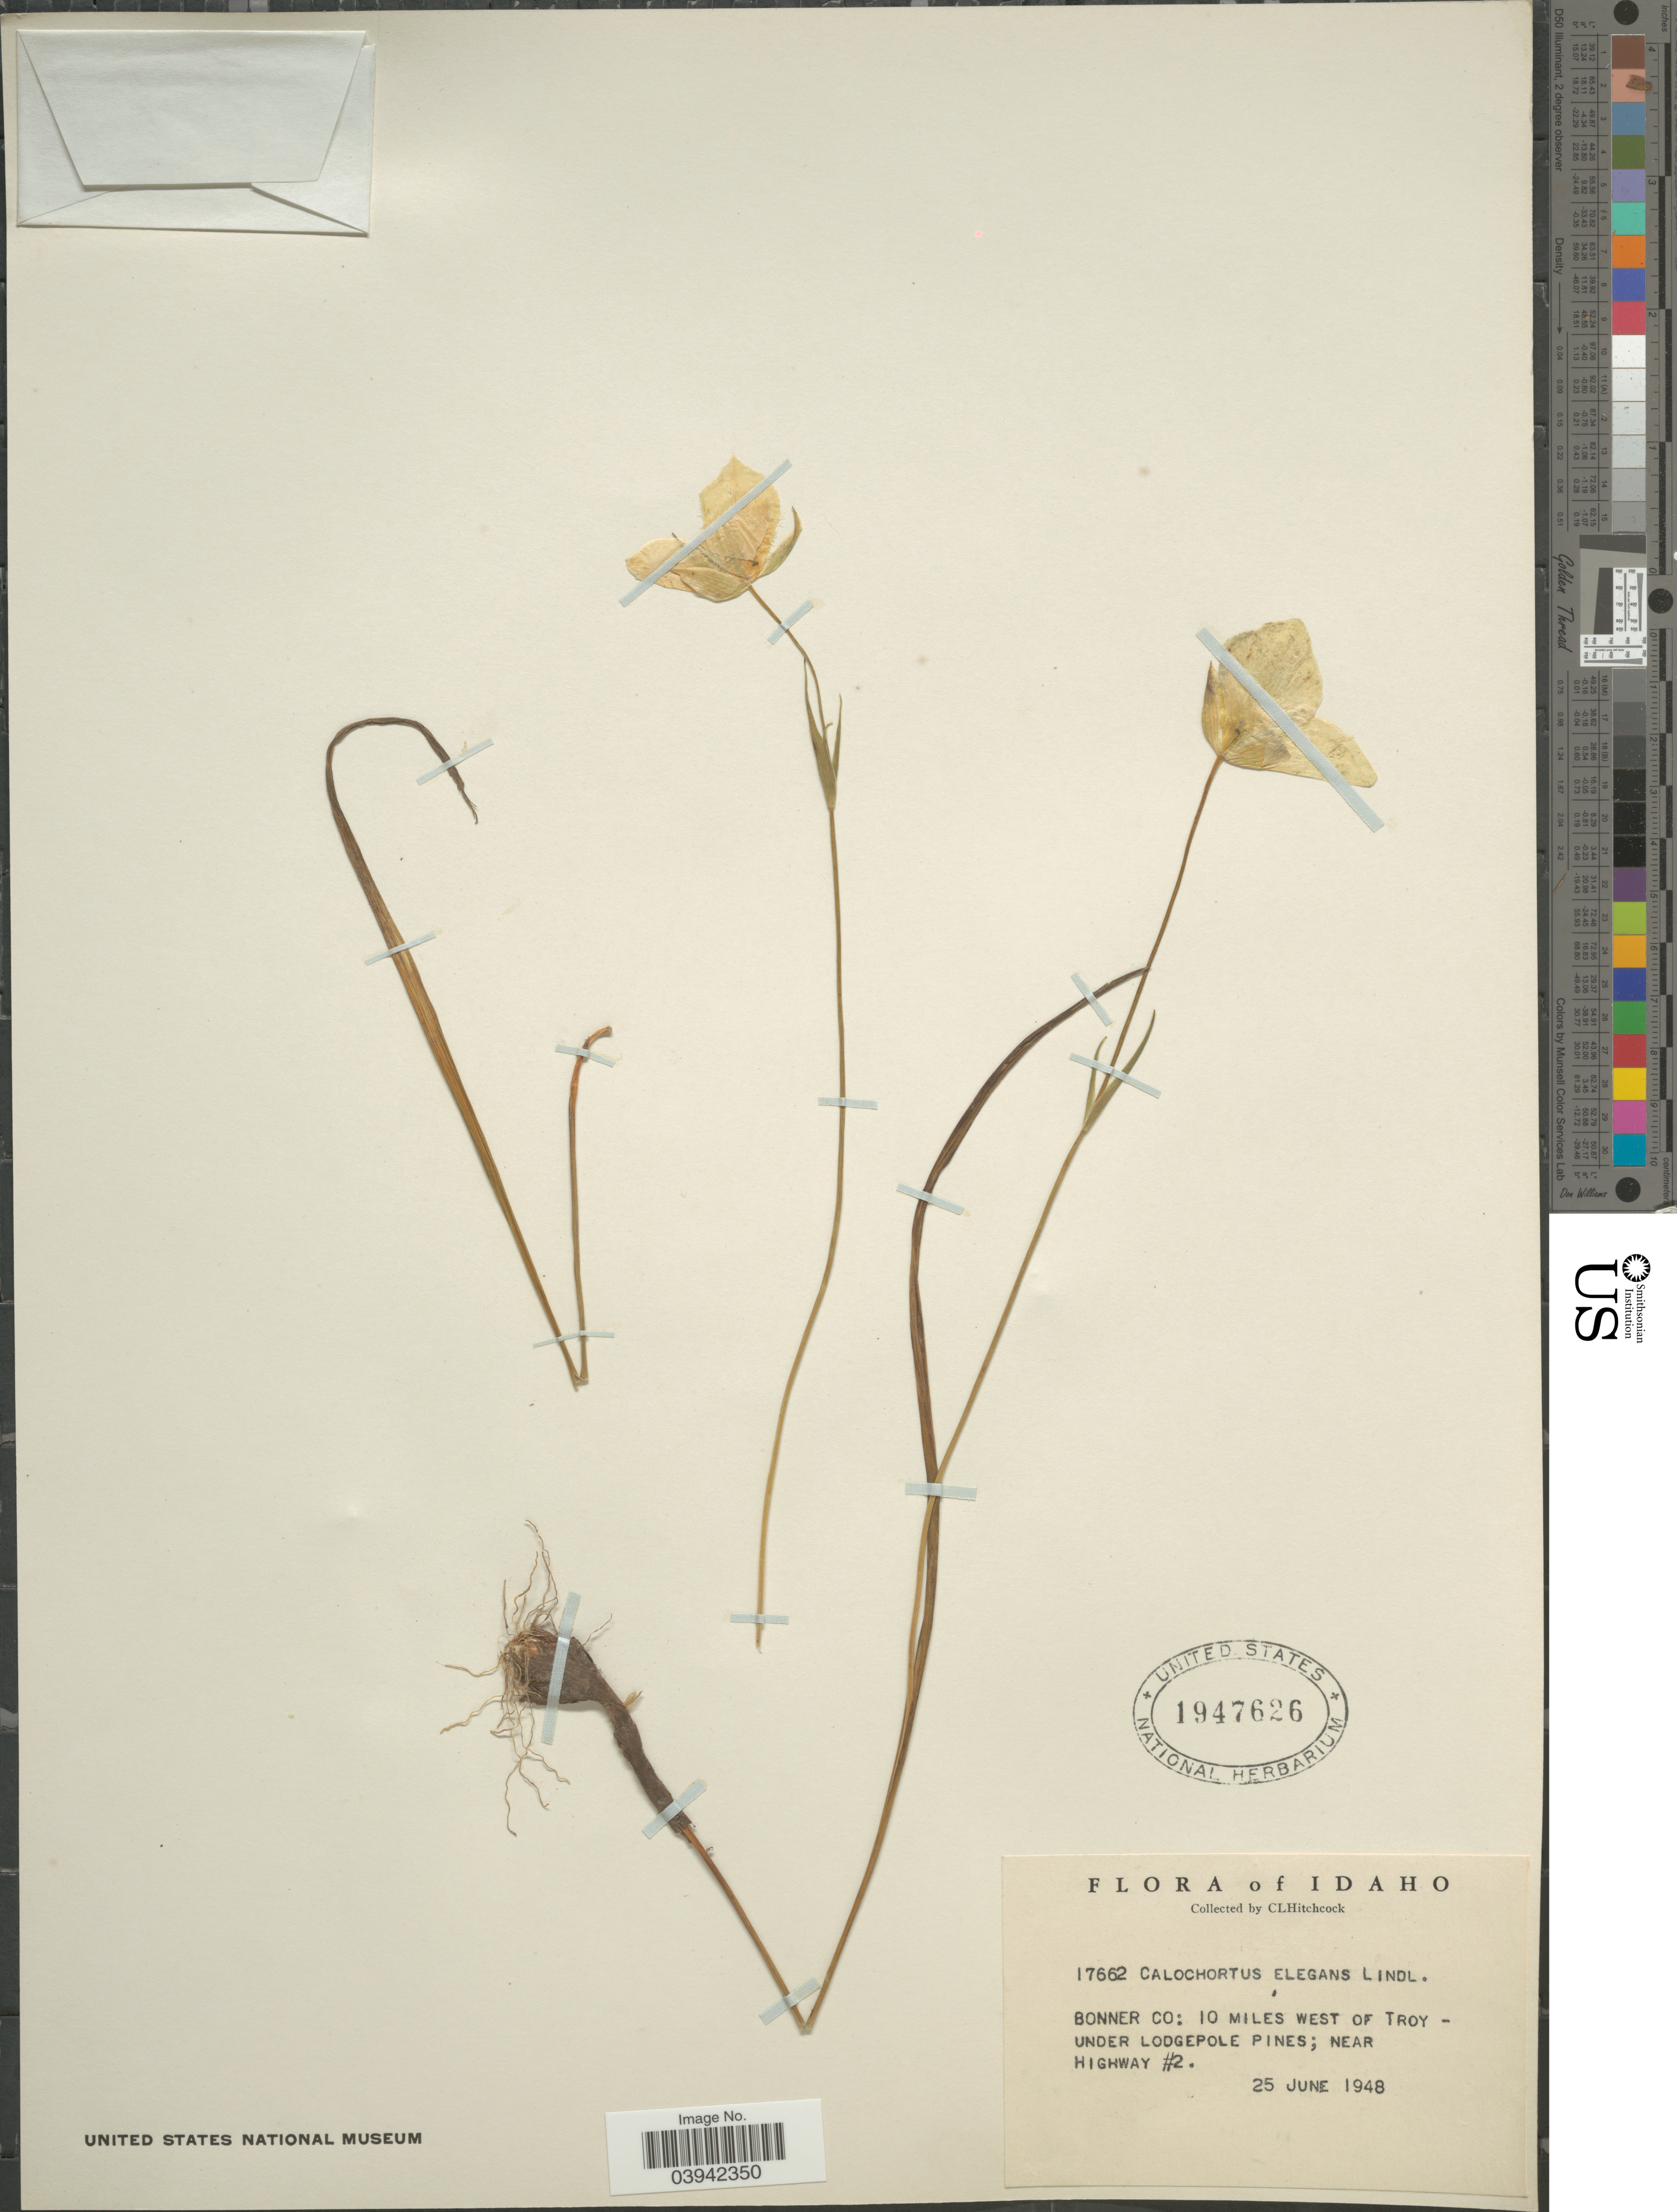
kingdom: Plantae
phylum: Tracheophyta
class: Liliopsida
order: Liliales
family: Liliaceae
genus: Calochortus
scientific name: Calochortus elegans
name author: Pursh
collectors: C. L. Hitchcock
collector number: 17662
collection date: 1948-06-25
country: United States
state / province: Idaho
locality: Bonner Co: 10 miles west of Troy under lodgepole pines; near Highway #2.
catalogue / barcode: US 1947626